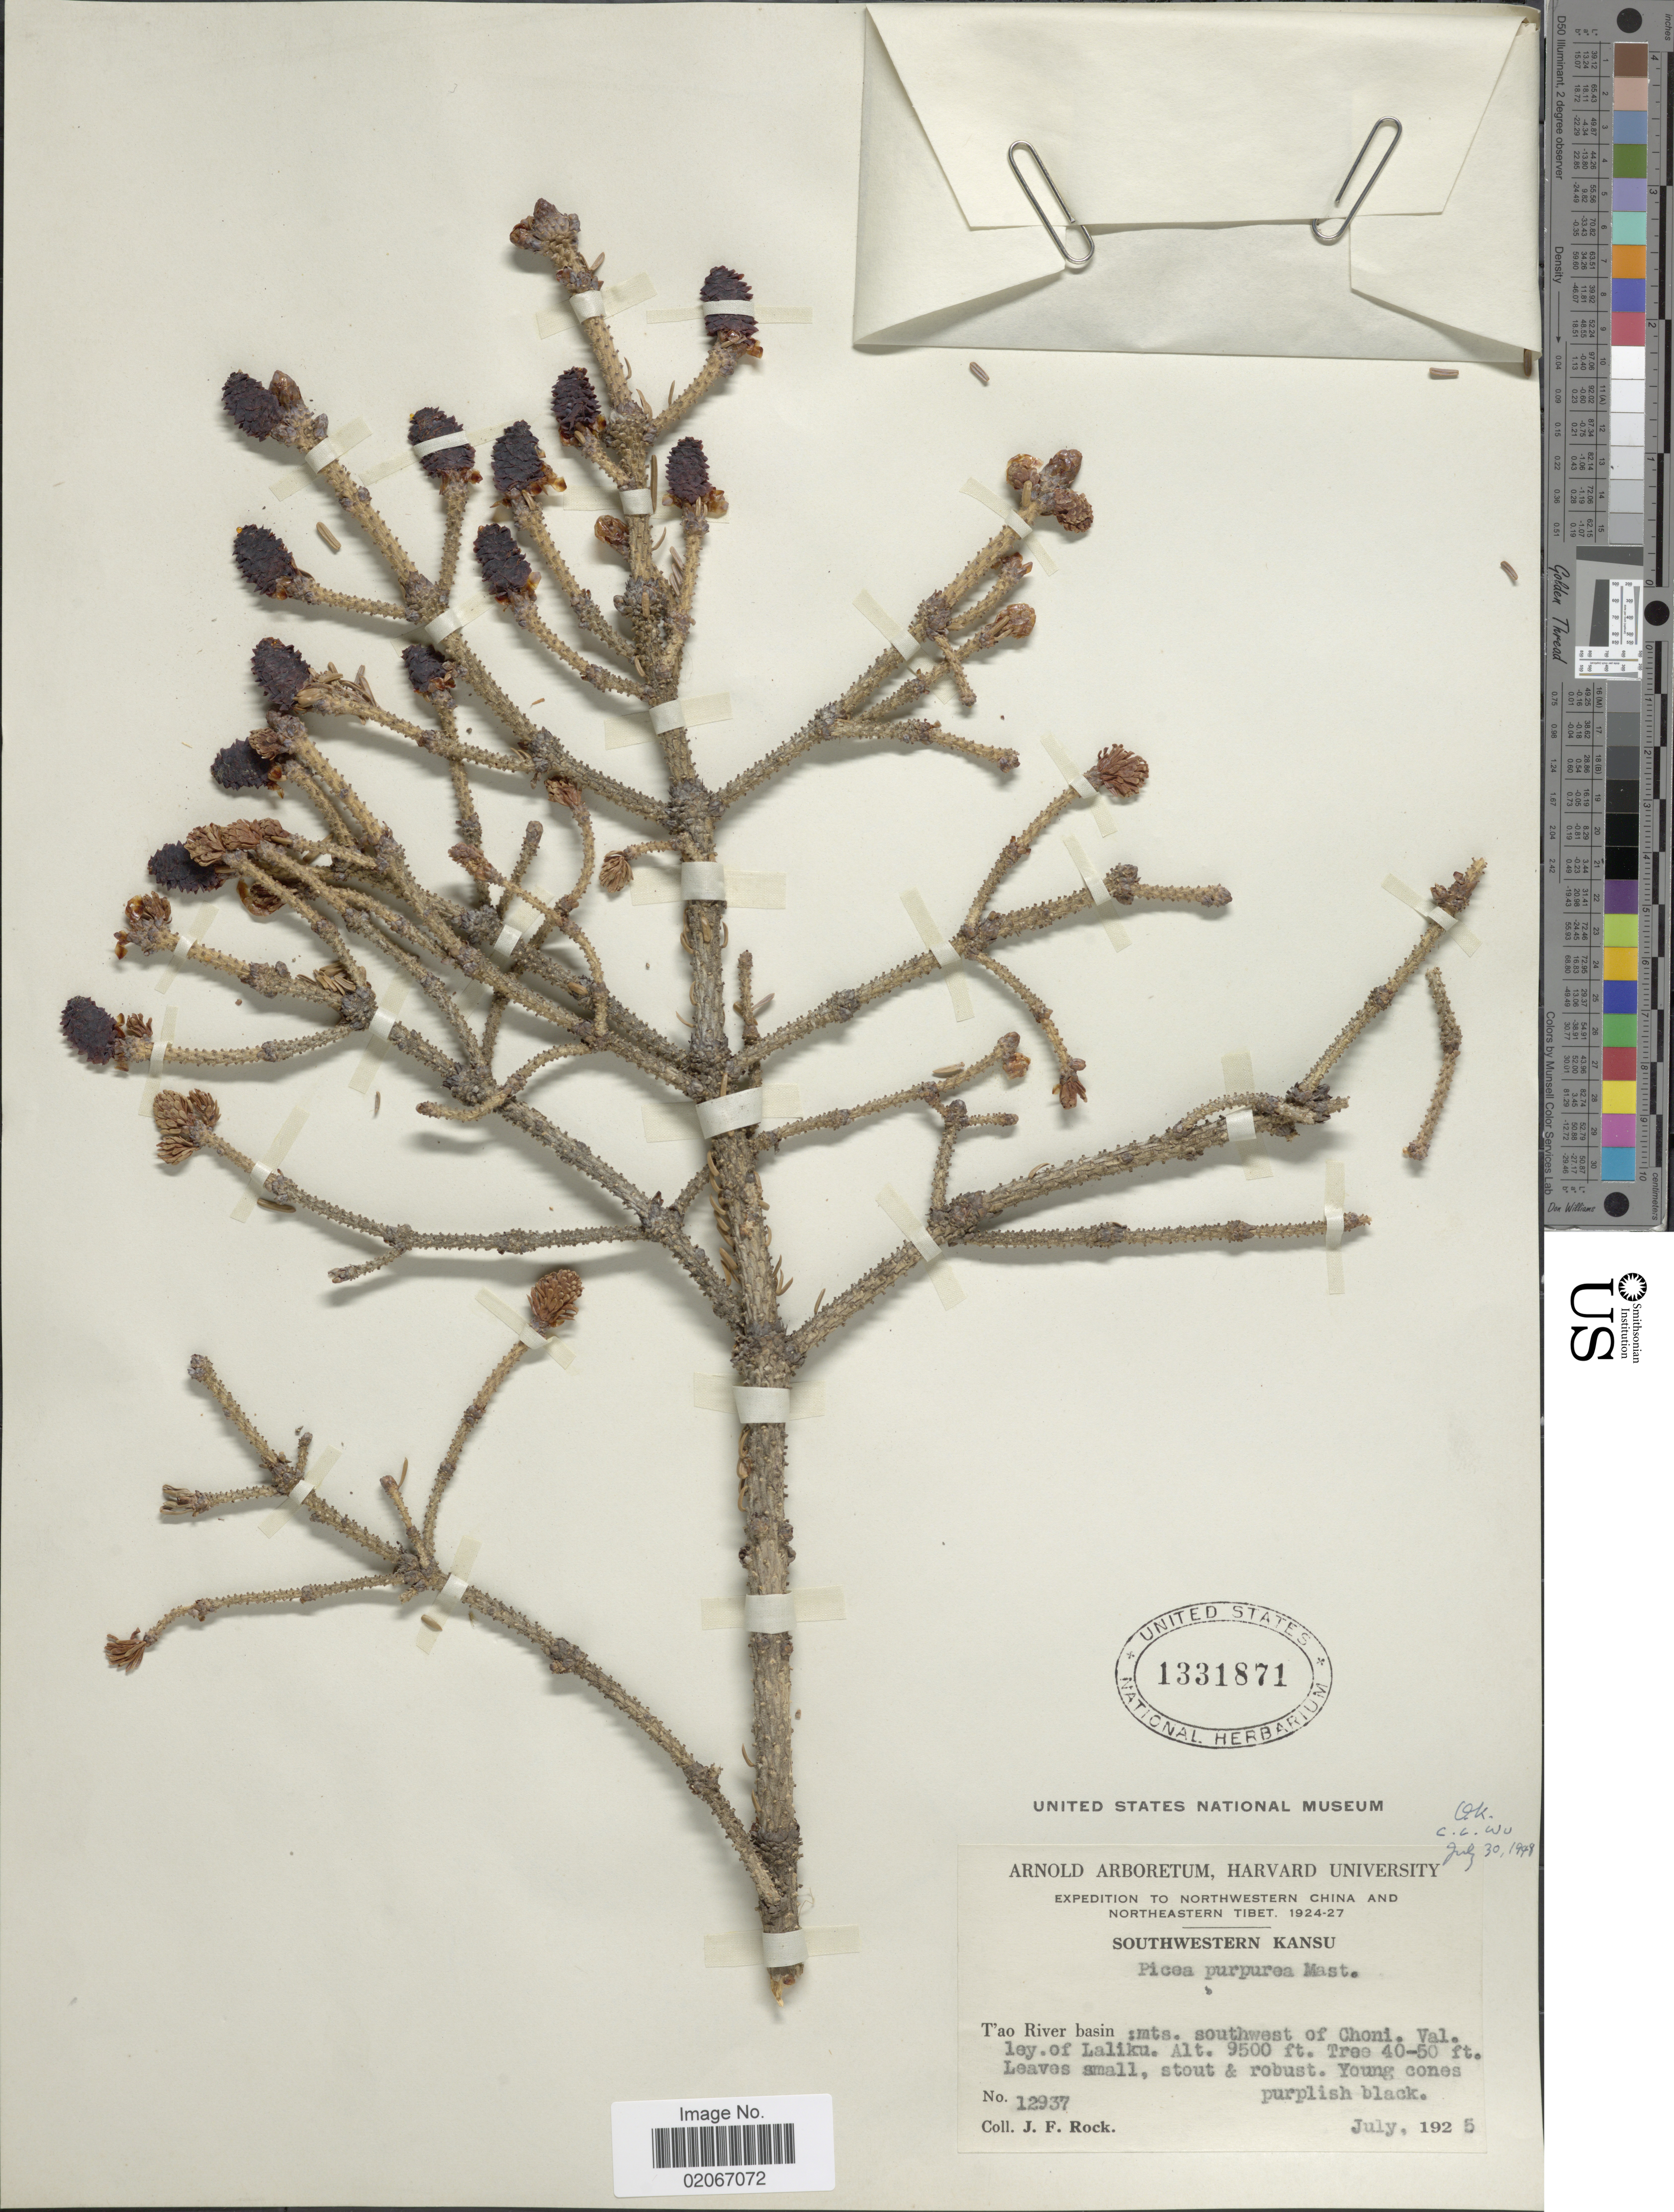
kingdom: Plantae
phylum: Tracheophyta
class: Pinopsida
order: Pinales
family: Pinaceae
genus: Picea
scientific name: Picea purpurea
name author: Mast.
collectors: J. Rock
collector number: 12937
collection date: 1925-07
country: China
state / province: Gansu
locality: Northwestern China and Northeastern Tibet. Southwestern Kansu. T'ao River basin: mts. southwest of Choni, Valley of Laliku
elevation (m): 2896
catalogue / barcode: US 1331871